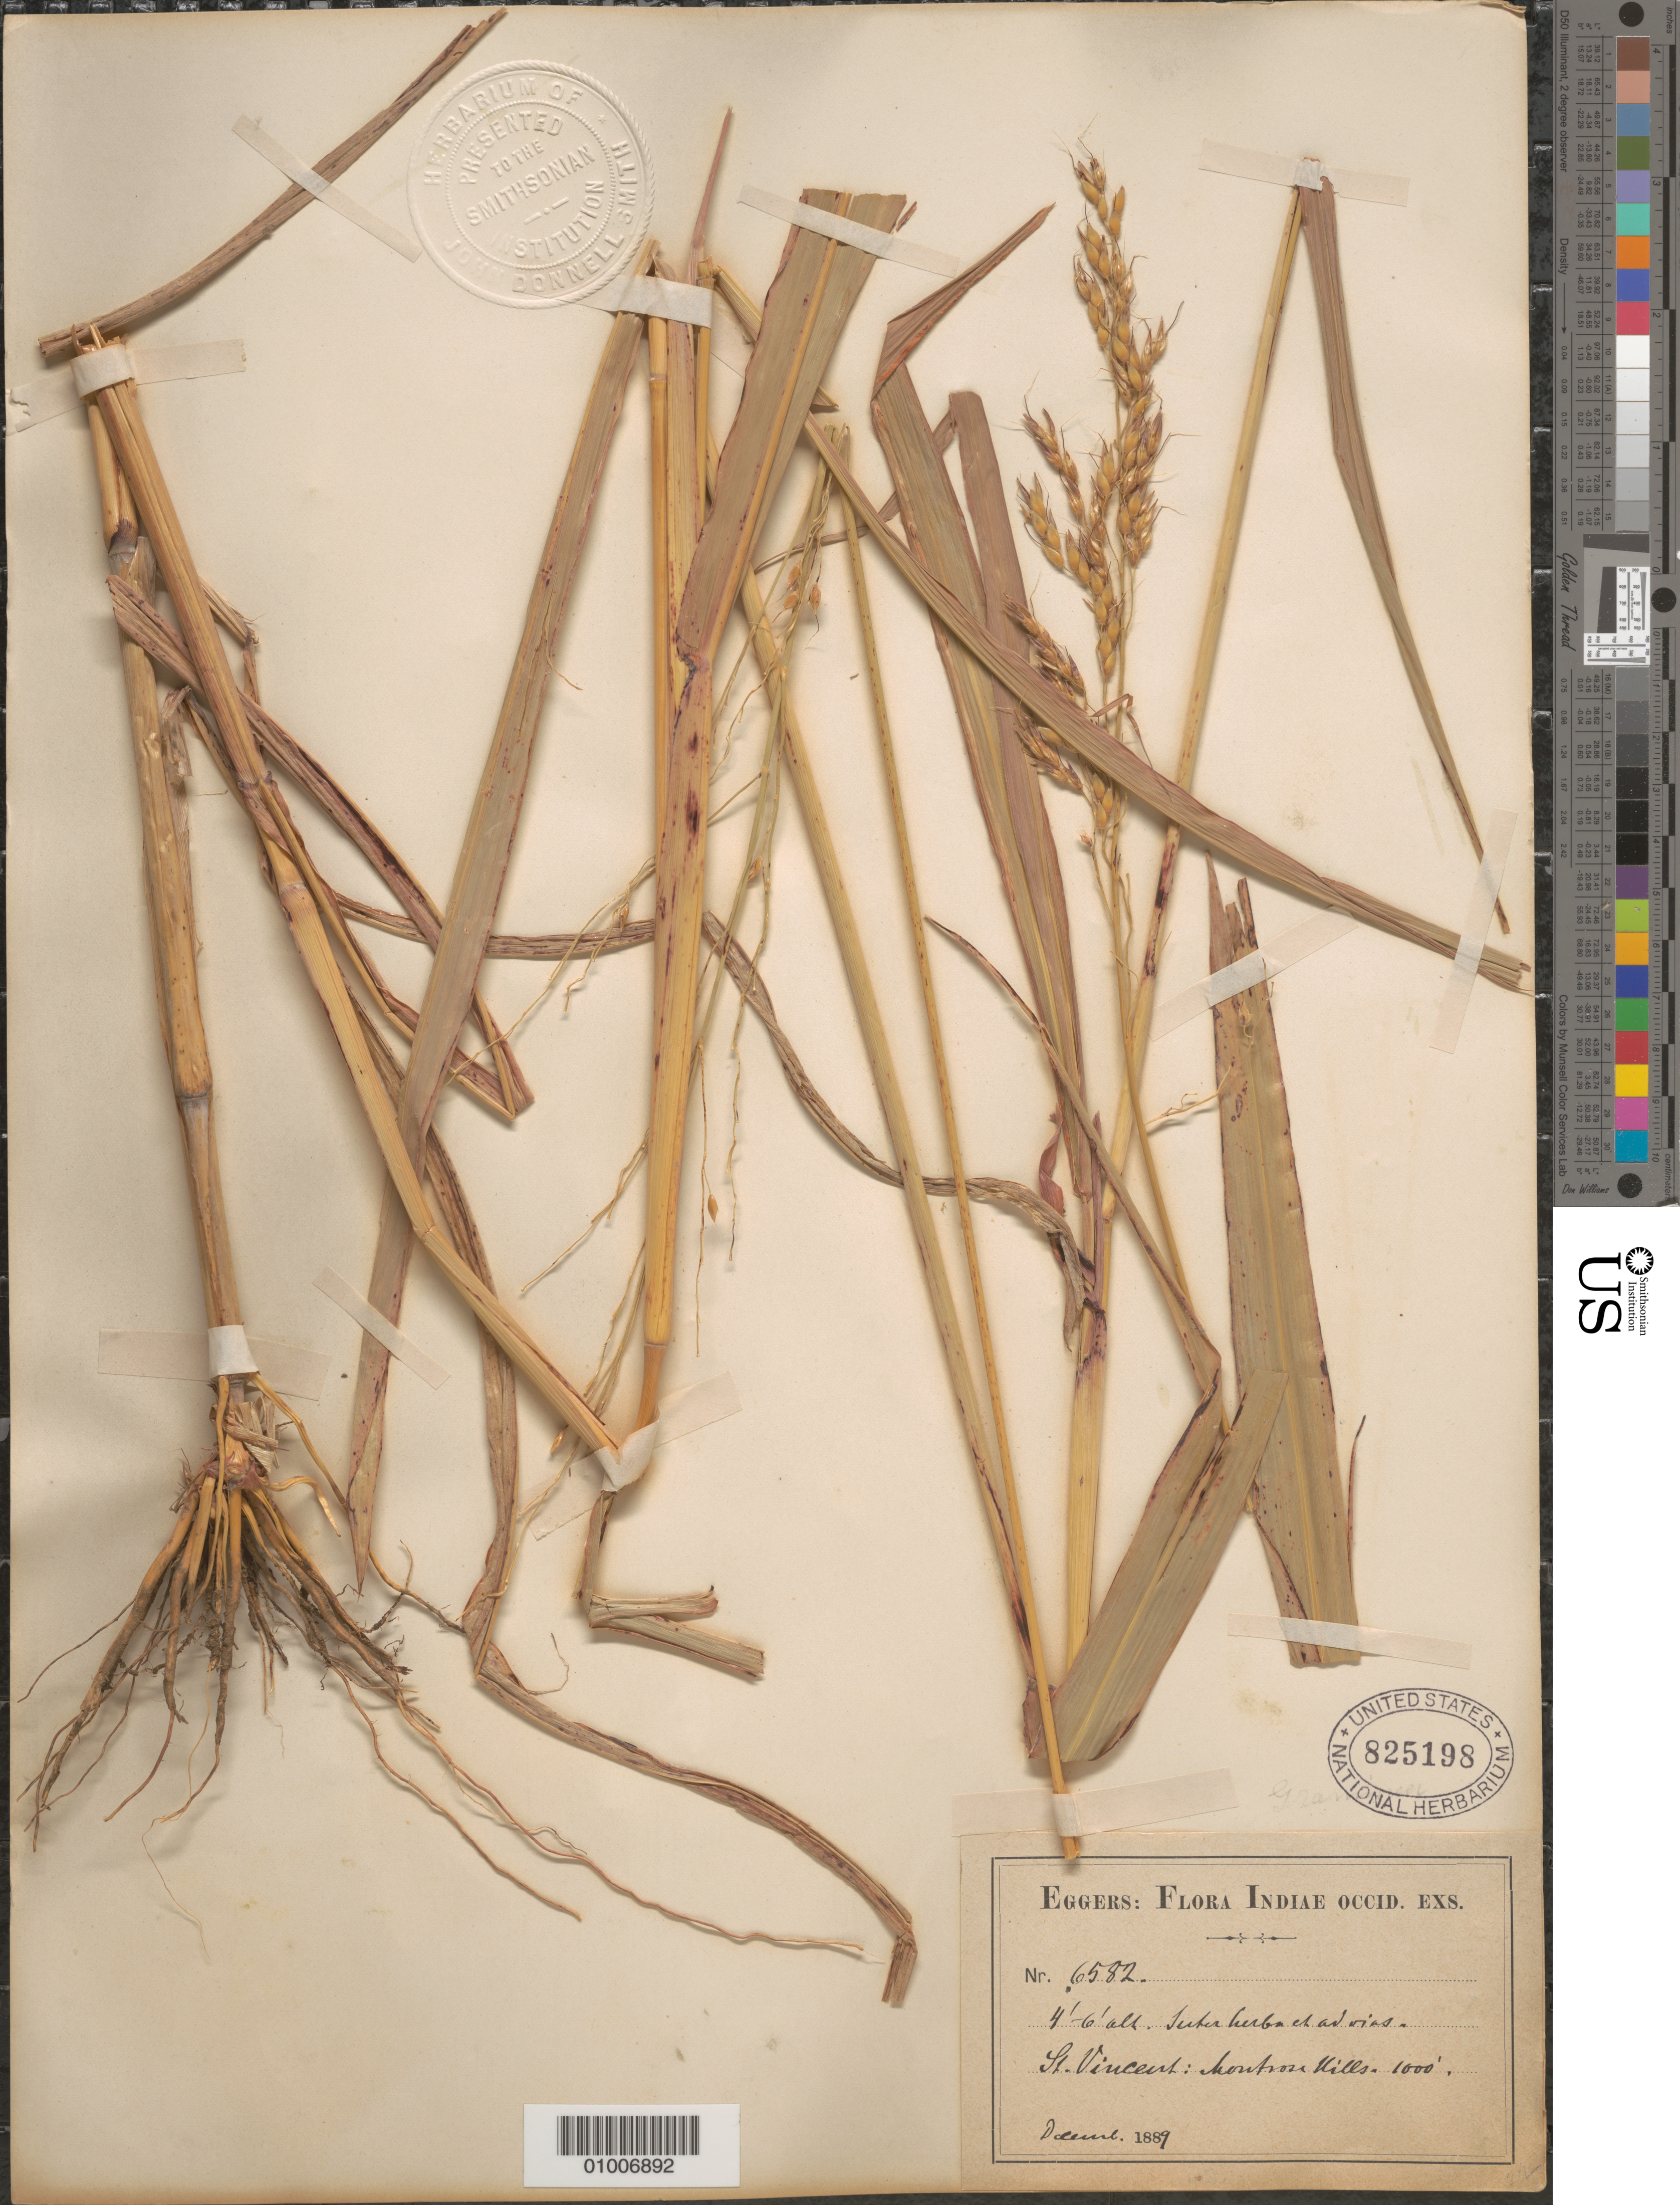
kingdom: Plantae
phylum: Tracheophyta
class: Liliopsida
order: Poales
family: Poaceae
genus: Sorghum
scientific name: Sorghum vulgare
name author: (L.) Pers.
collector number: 6582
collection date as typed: Dec 1889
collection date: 1889-12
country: St. Vincent - Grenadines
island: St. Vincent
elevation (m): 1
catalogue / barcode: US 825198